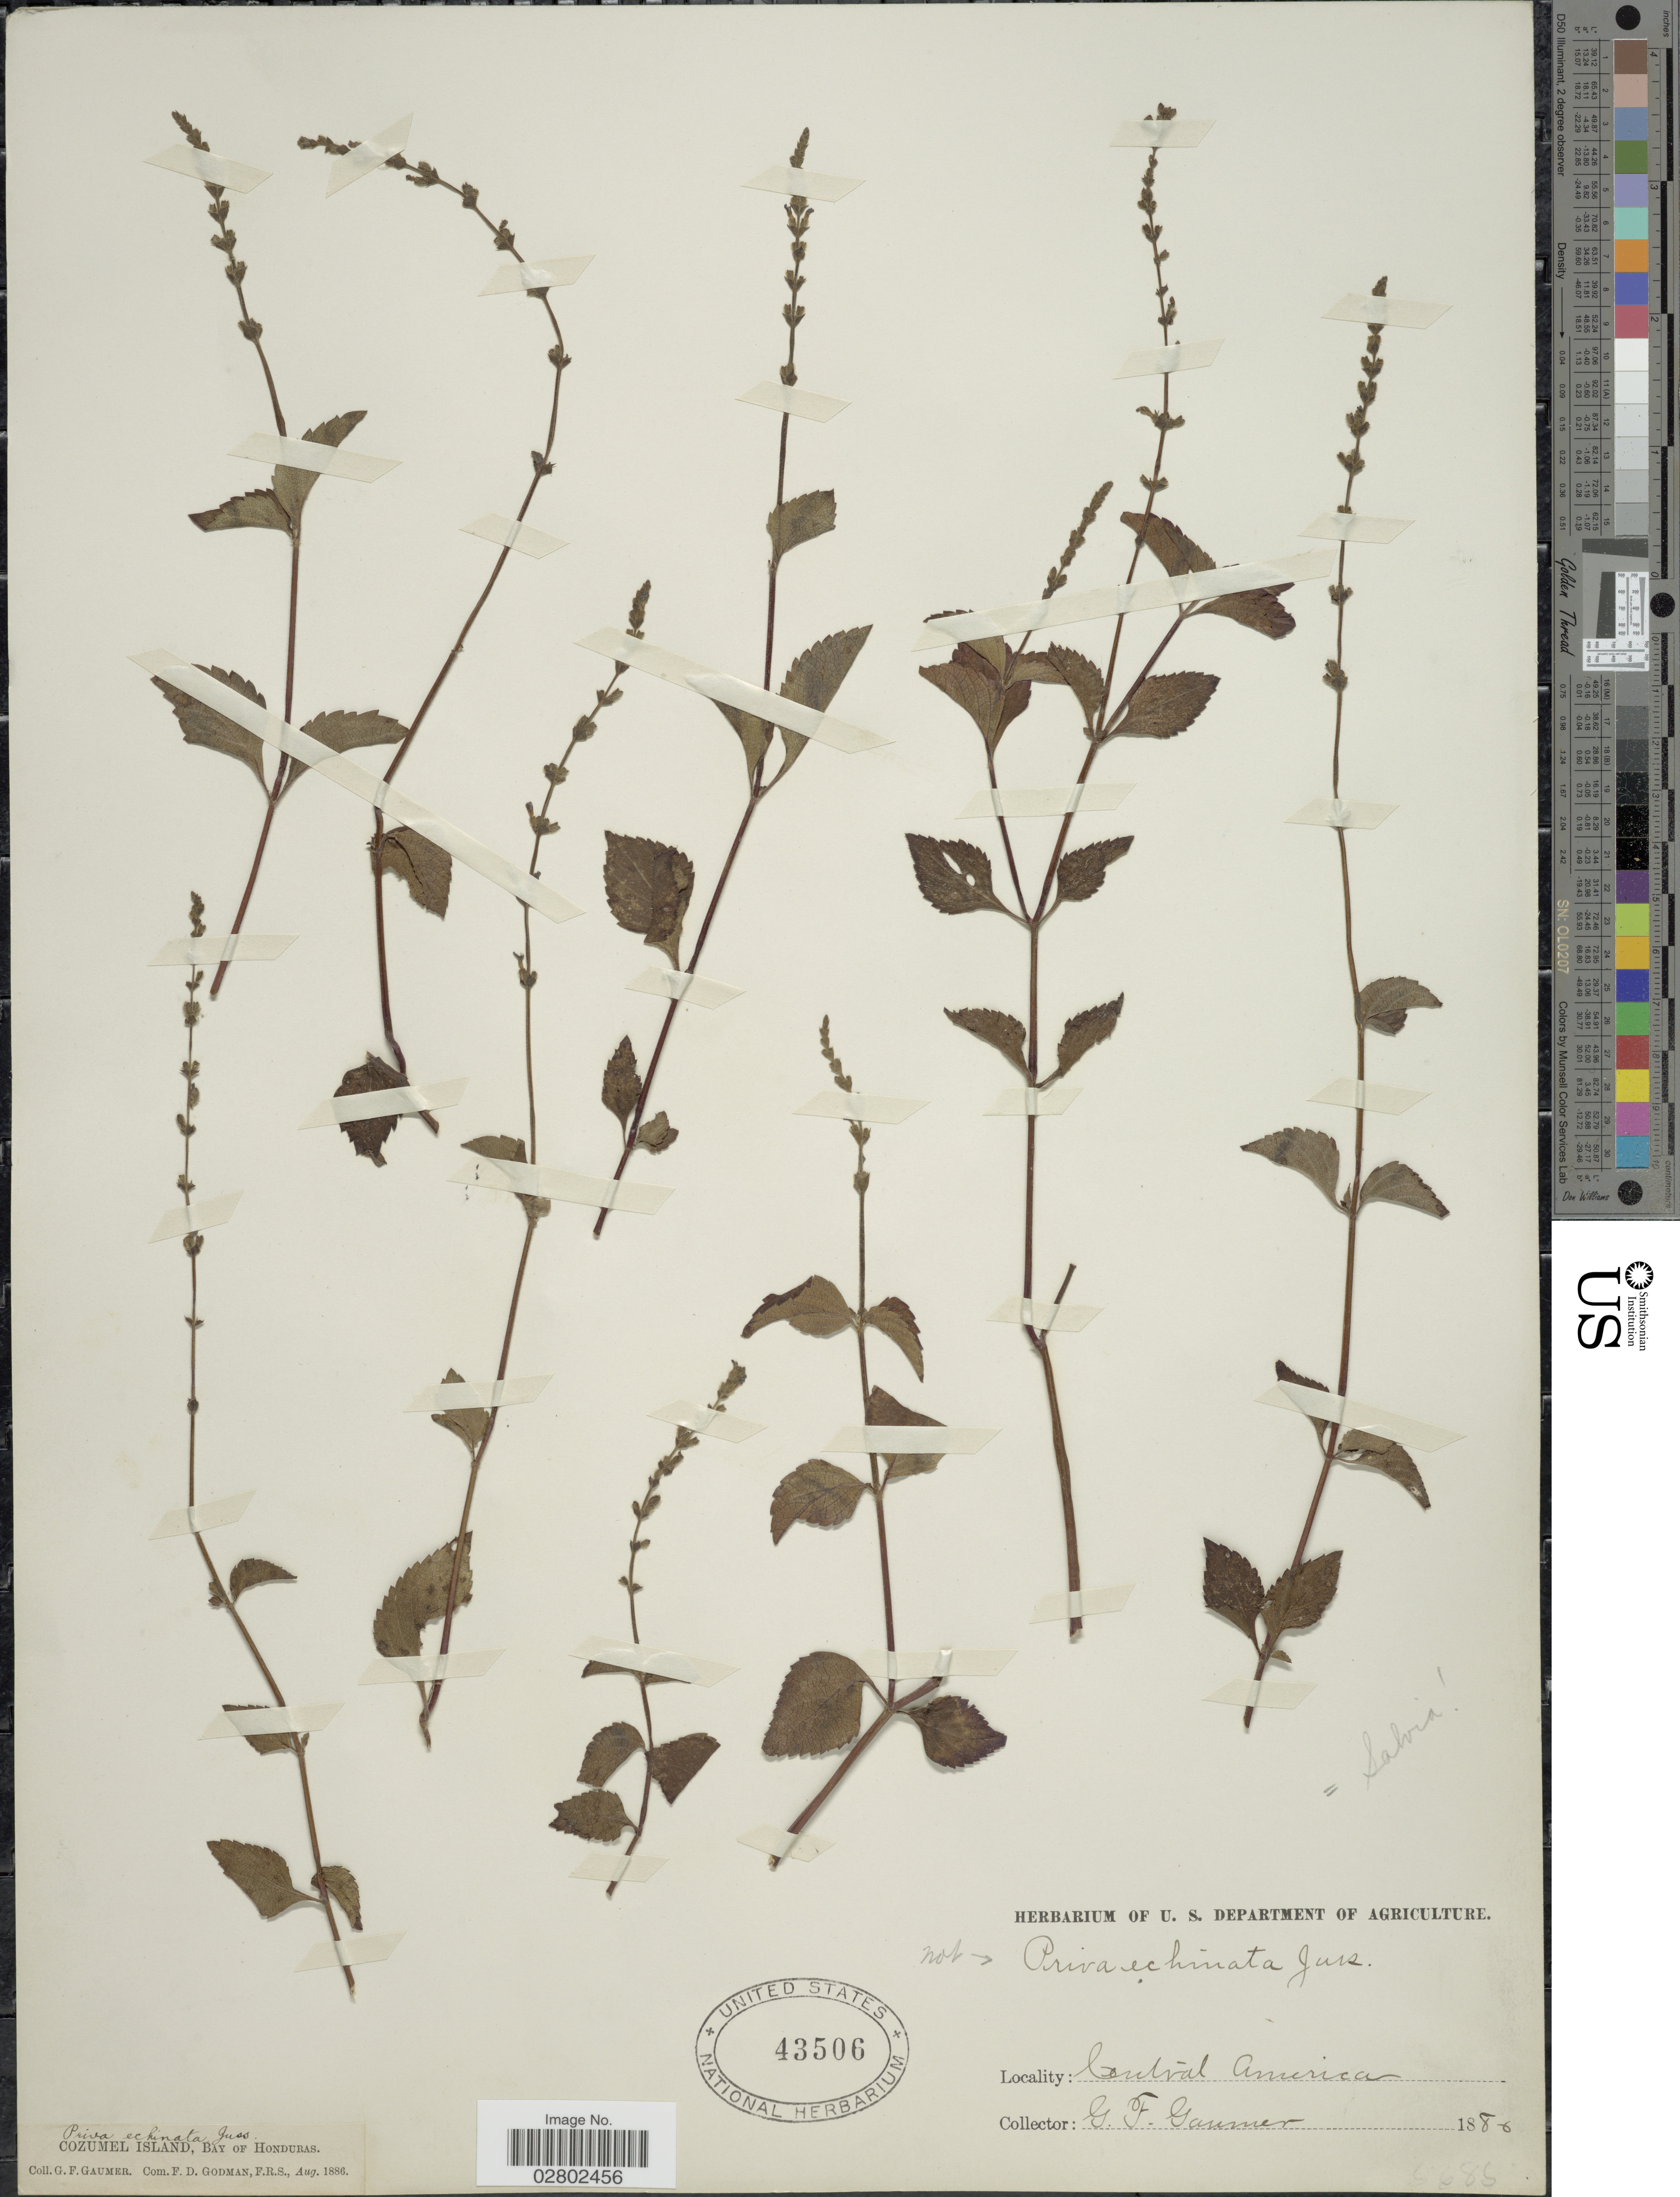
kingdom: Plantae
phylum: Tracheophyta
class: Magnoliopsida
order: Lamiales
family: Lamiaceae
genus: Salvia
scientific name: Salvia occidentalis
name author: Sw.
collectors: G. F. Gaumer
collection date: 1886-08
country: Honduras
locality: Cozumel Island, Bay of Honduras.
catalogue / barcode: US 43506